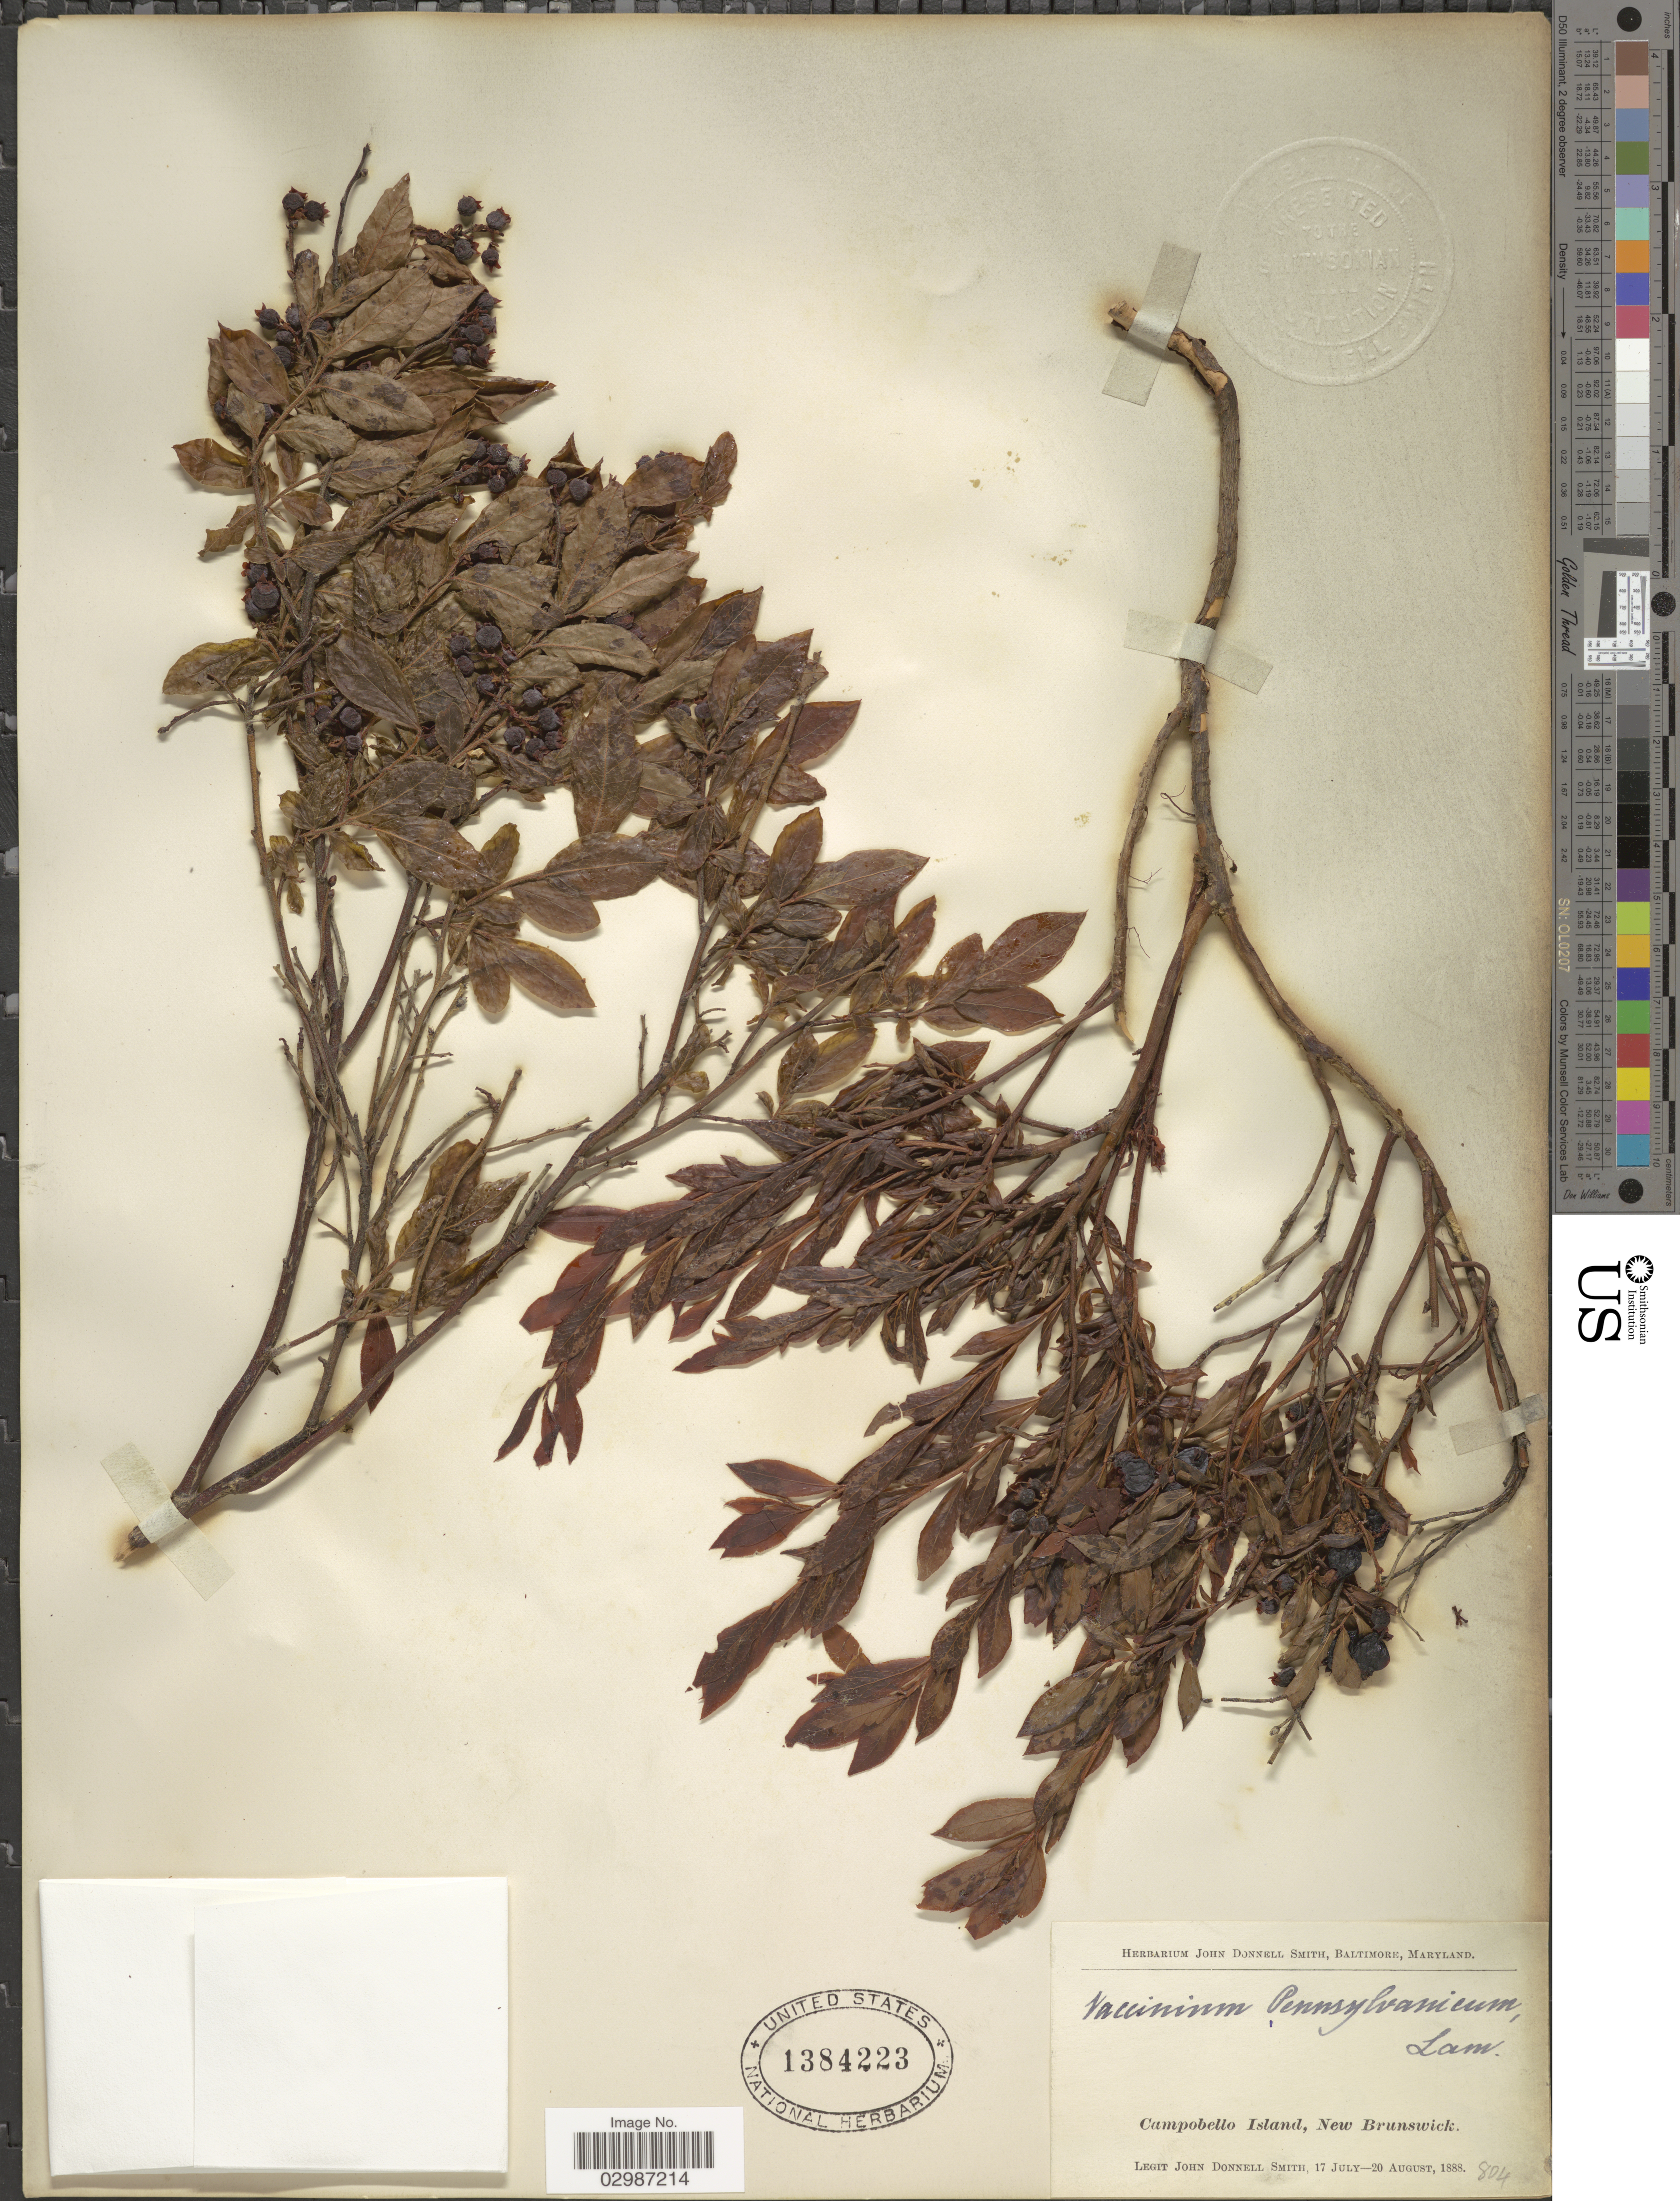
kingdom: Plantae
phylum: Tracheophyta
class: Magnoliopsida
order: Ericales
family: Ericaceae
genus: Vaccinium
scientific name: Vaccinium angustifolium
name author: Aiton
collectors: J. Donnell Smith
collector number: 804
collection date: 1888-07-17/1888-08-20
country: Canada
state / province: New Brunswick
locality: Campobello Island.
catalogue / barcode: US 1384223